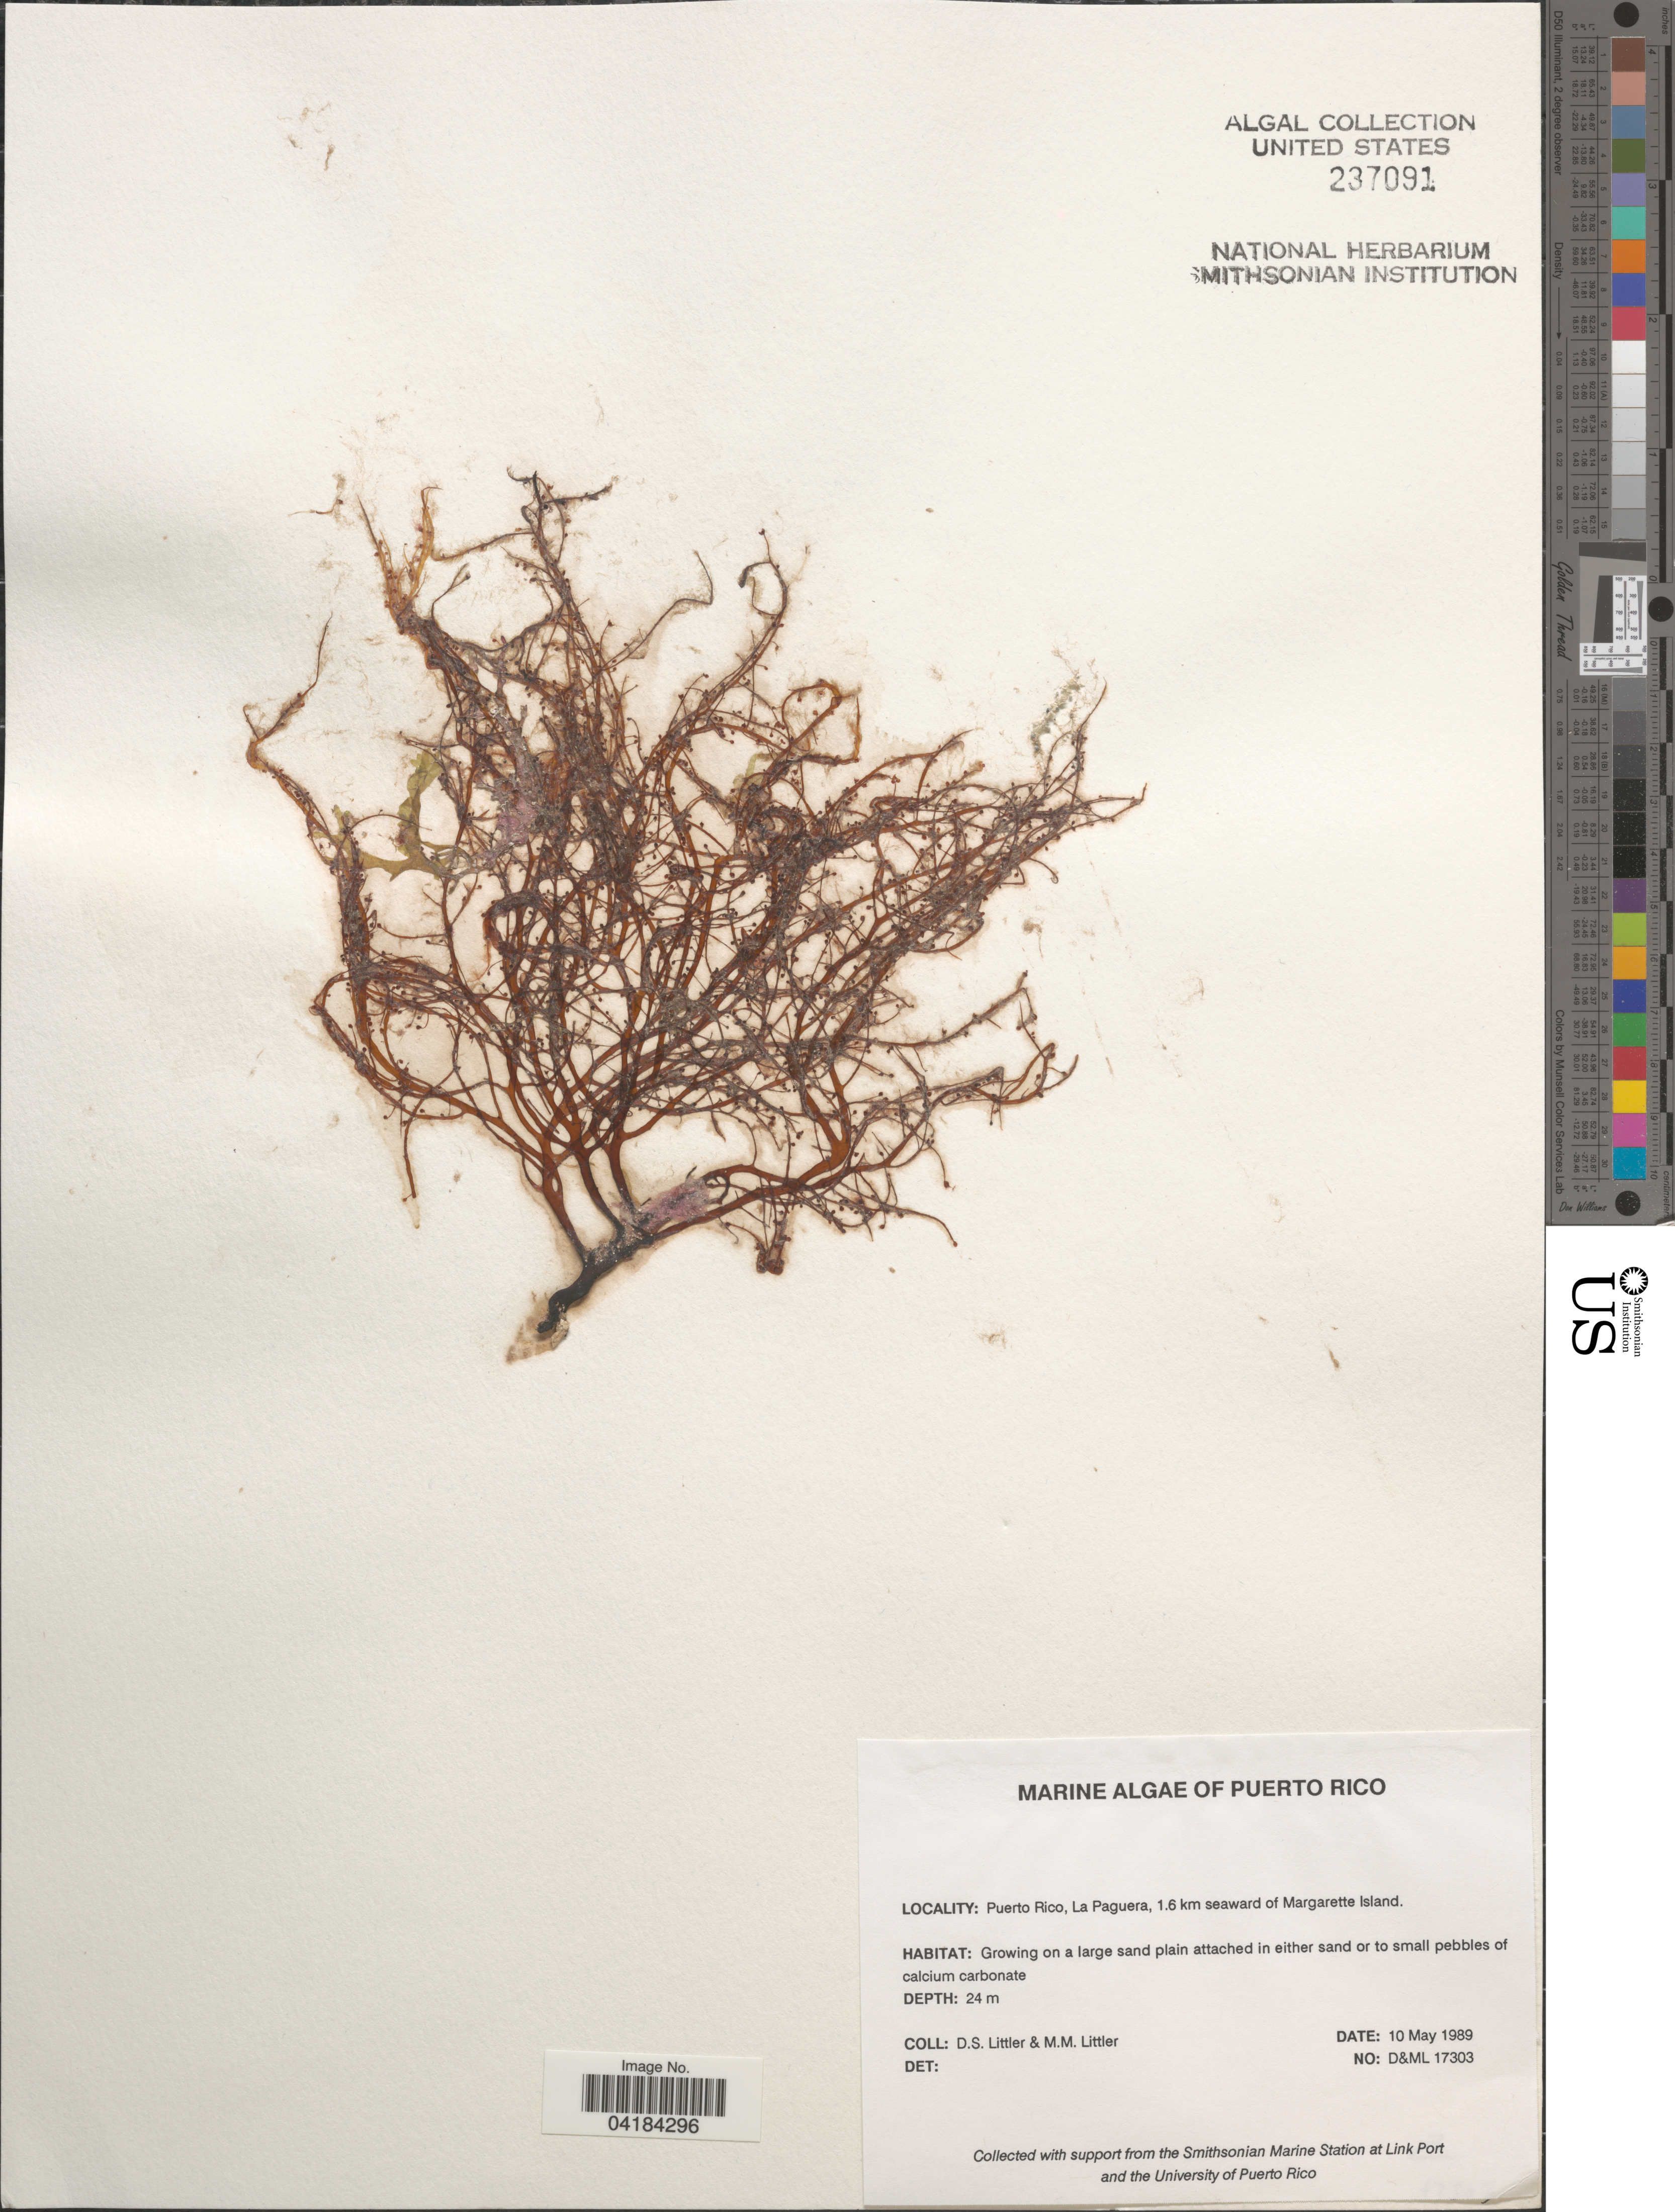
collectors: D. S. Littler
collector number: D&ML17303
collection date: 1989-05-10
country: Puerto Rico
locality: La Paguera, 1.6 km seaward of Margarette Island.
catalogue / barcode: US 237091